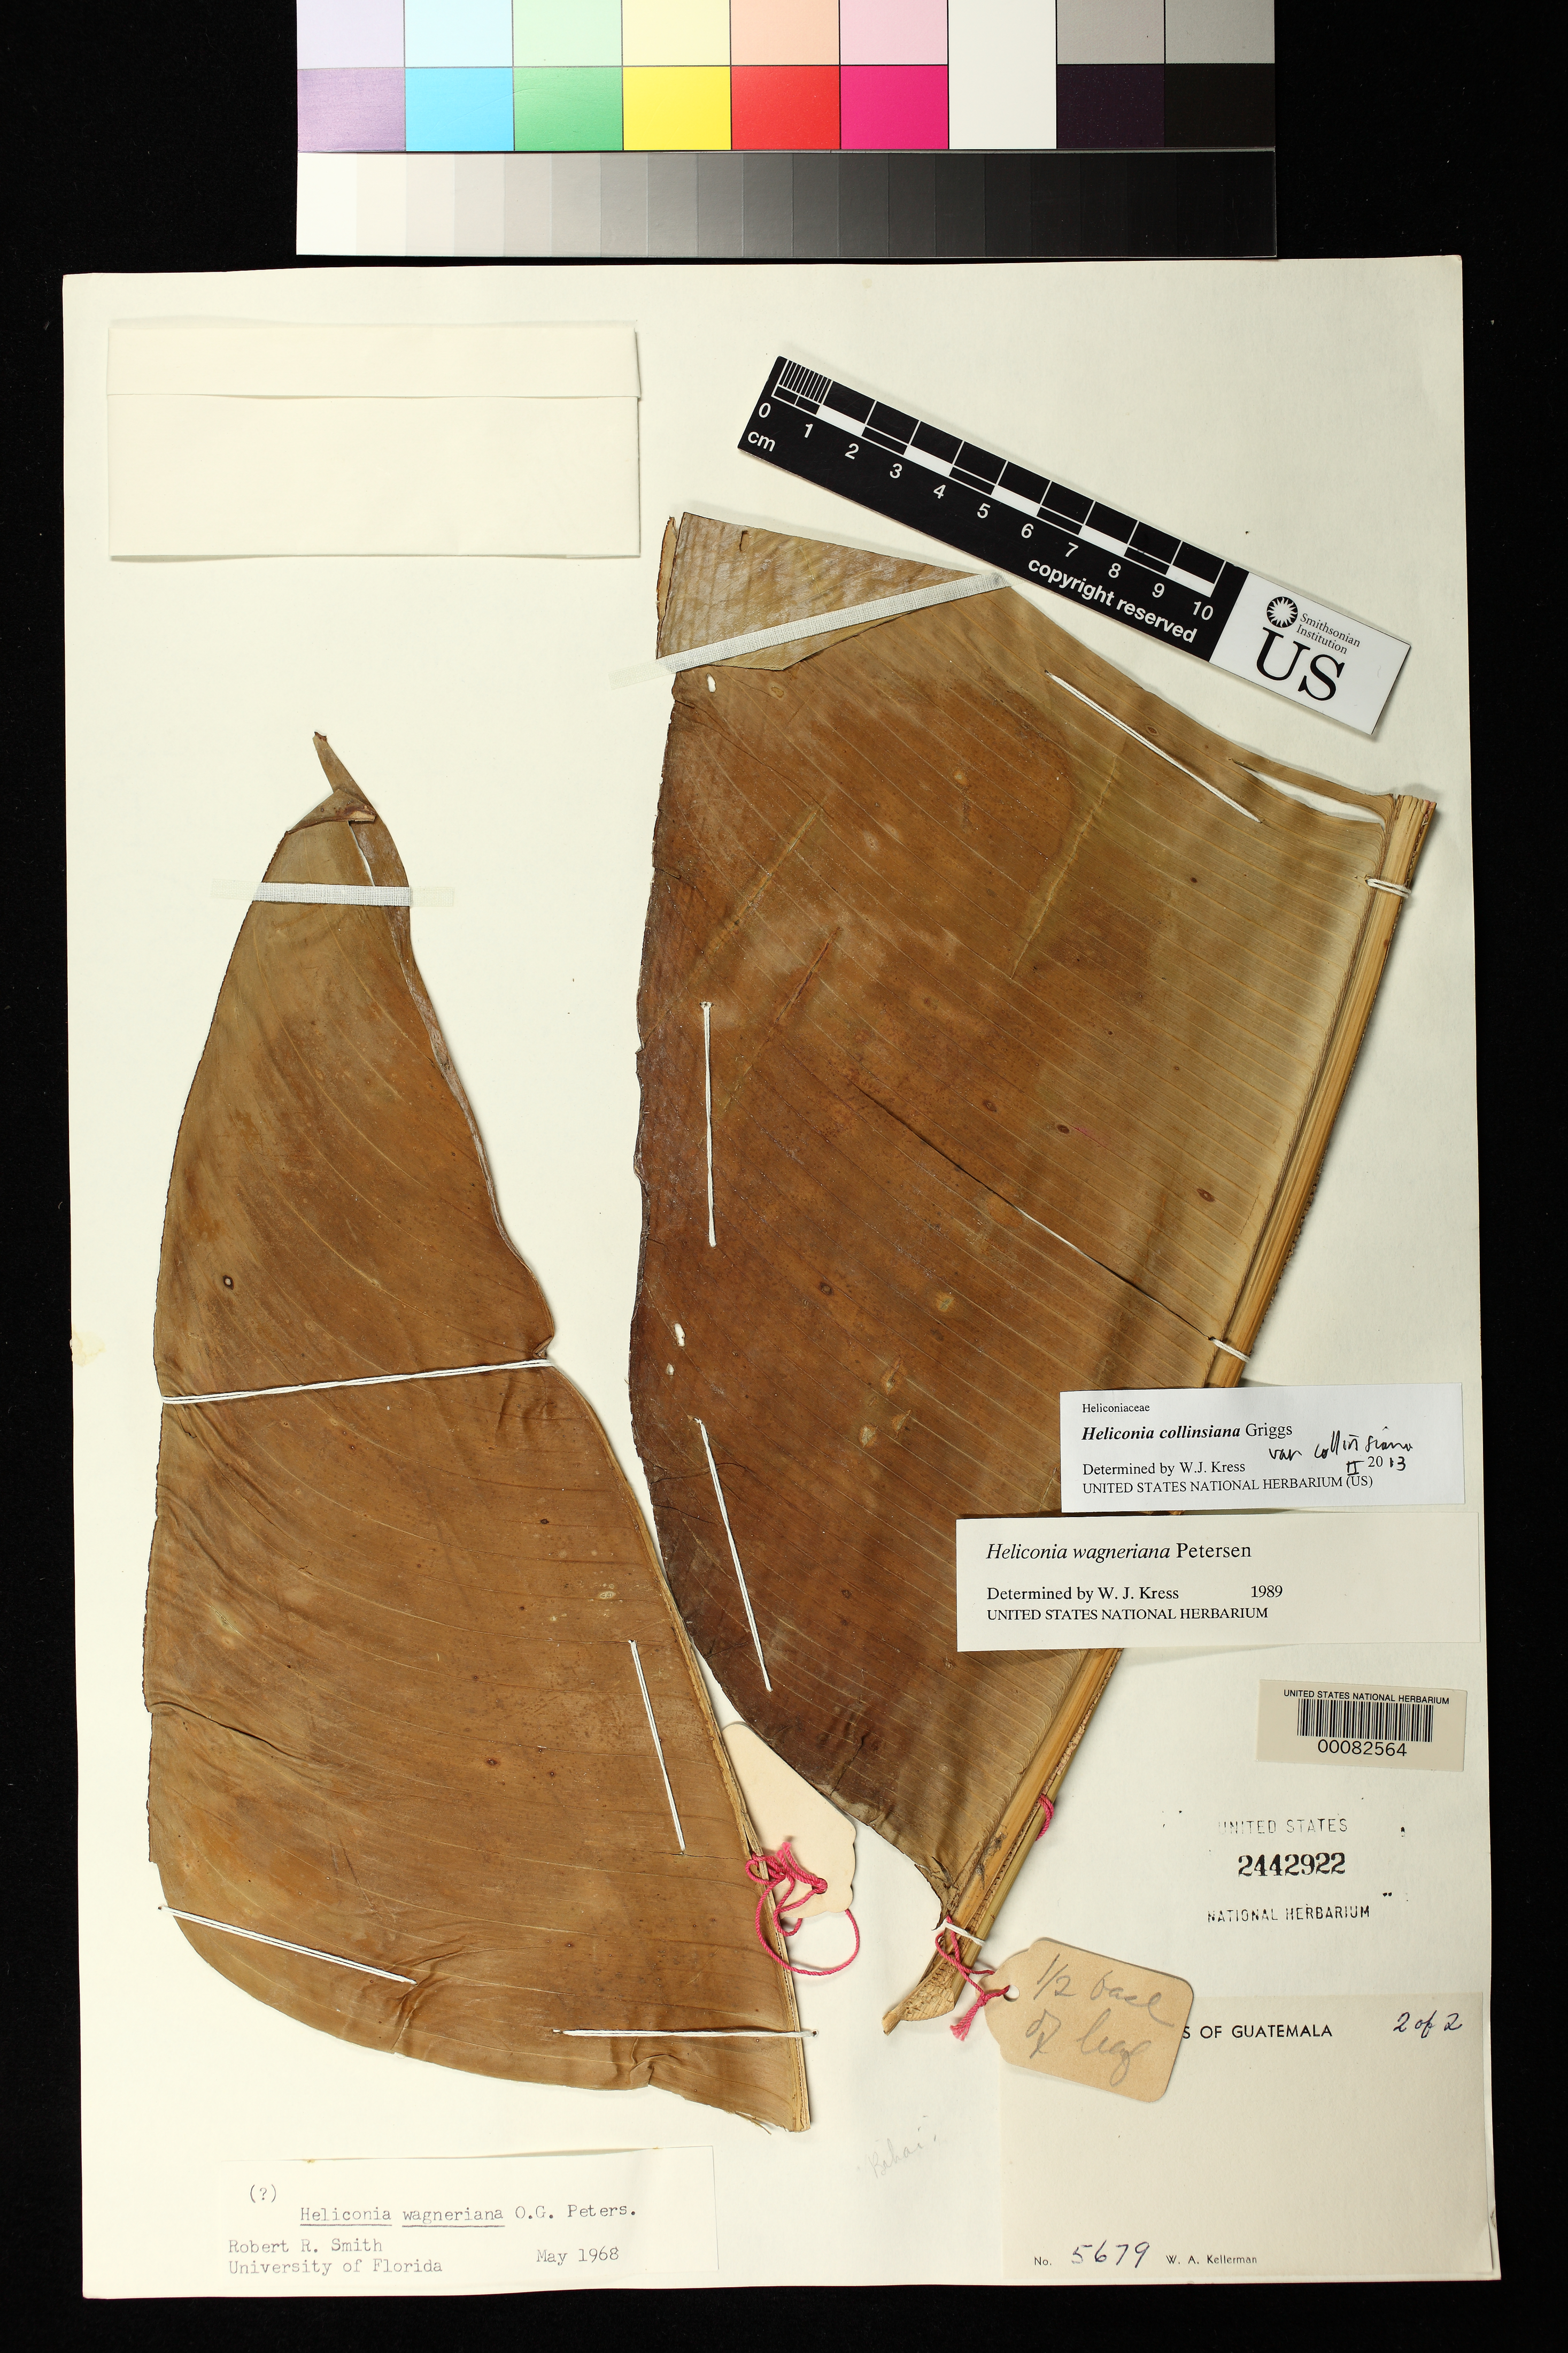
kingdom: Plantae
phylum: Tracheophyta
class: Liliopsida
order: Zingiberales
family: Heliconiaceae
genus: Heliconia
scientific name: Heliconia collinsiana var. collinsiana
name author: R.F. Griggs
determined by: Kress, W. J., (US), Smithsonian Institution - National Museum of Natural History (UNITED STATES)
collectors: W. A. Kellerman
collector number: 5679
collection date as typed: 11 Feb 1906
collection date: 1906-02-11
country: Guatemala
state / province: Quetzaltenango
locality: El Palmar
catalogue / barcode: US 2442922